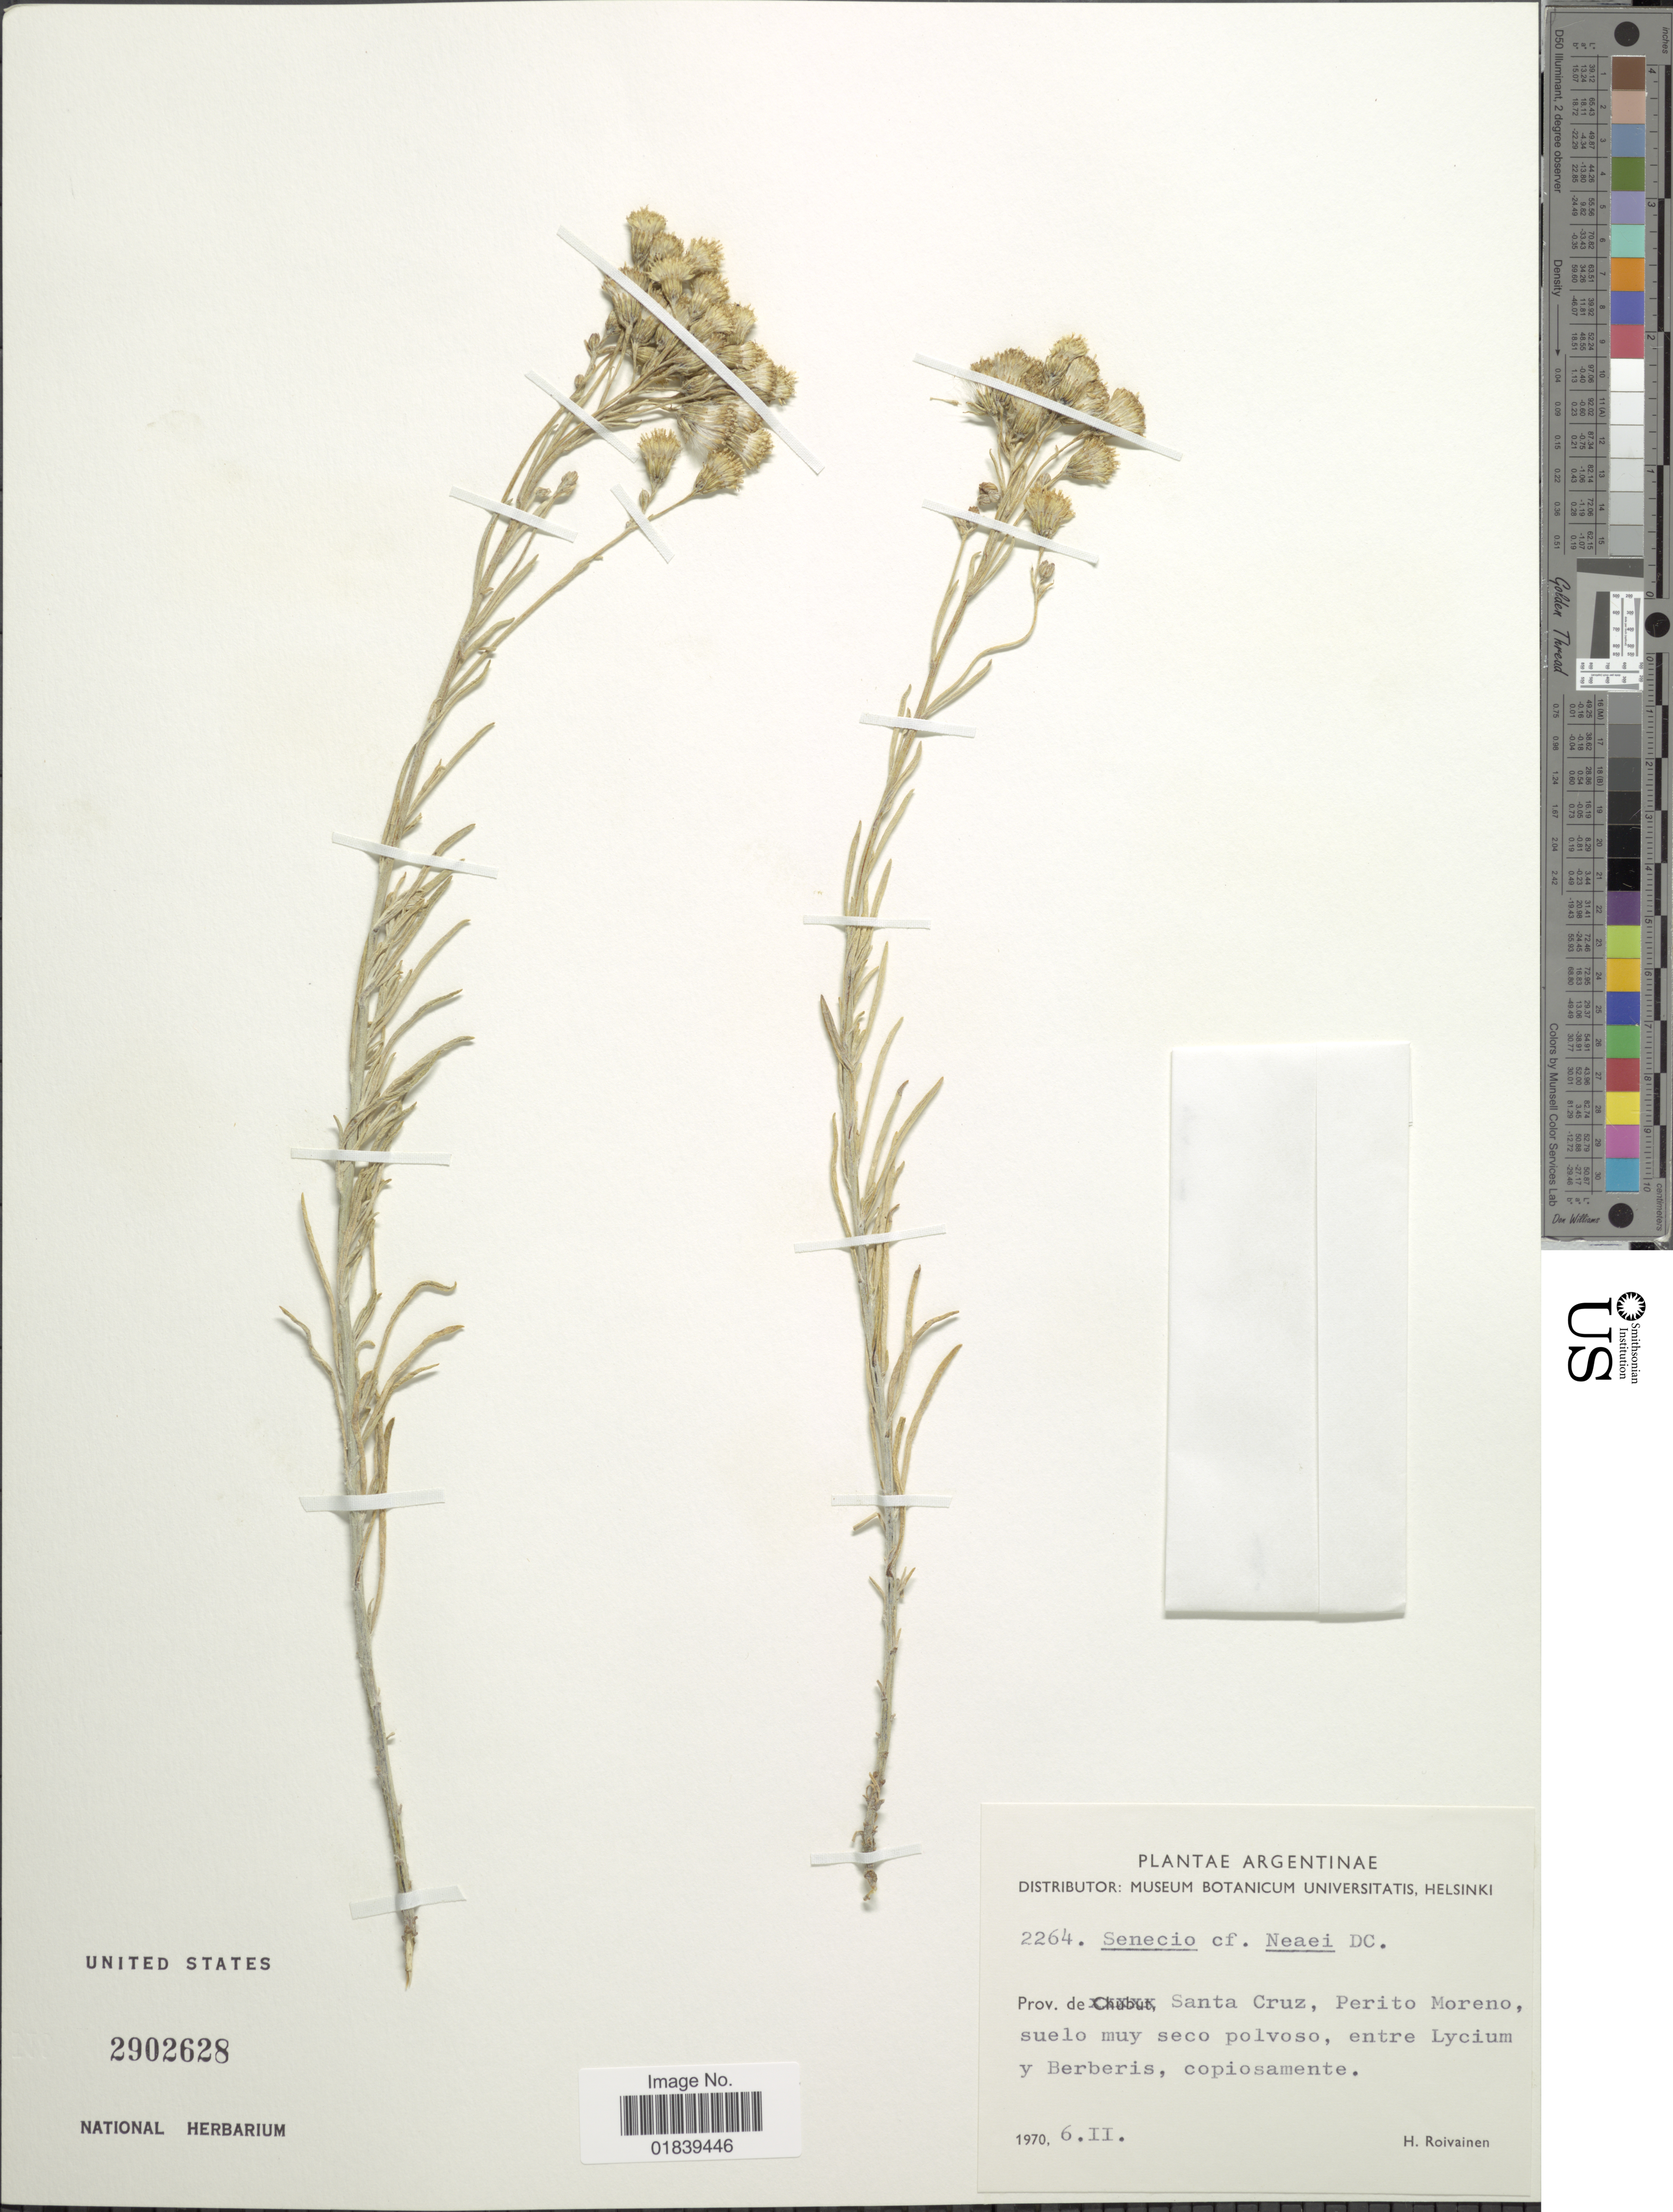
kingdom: Plantae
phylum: Tracheophyta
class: Magnoliopsida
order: Asterales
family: Asteraceae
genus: Senecio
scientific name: Senecio neaei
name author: DC.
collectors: H. Roivainen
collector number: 2264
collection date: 1970-02-06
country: Argentina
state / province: Santa Cruz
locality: Perito Moreno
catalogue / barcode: US 2902628